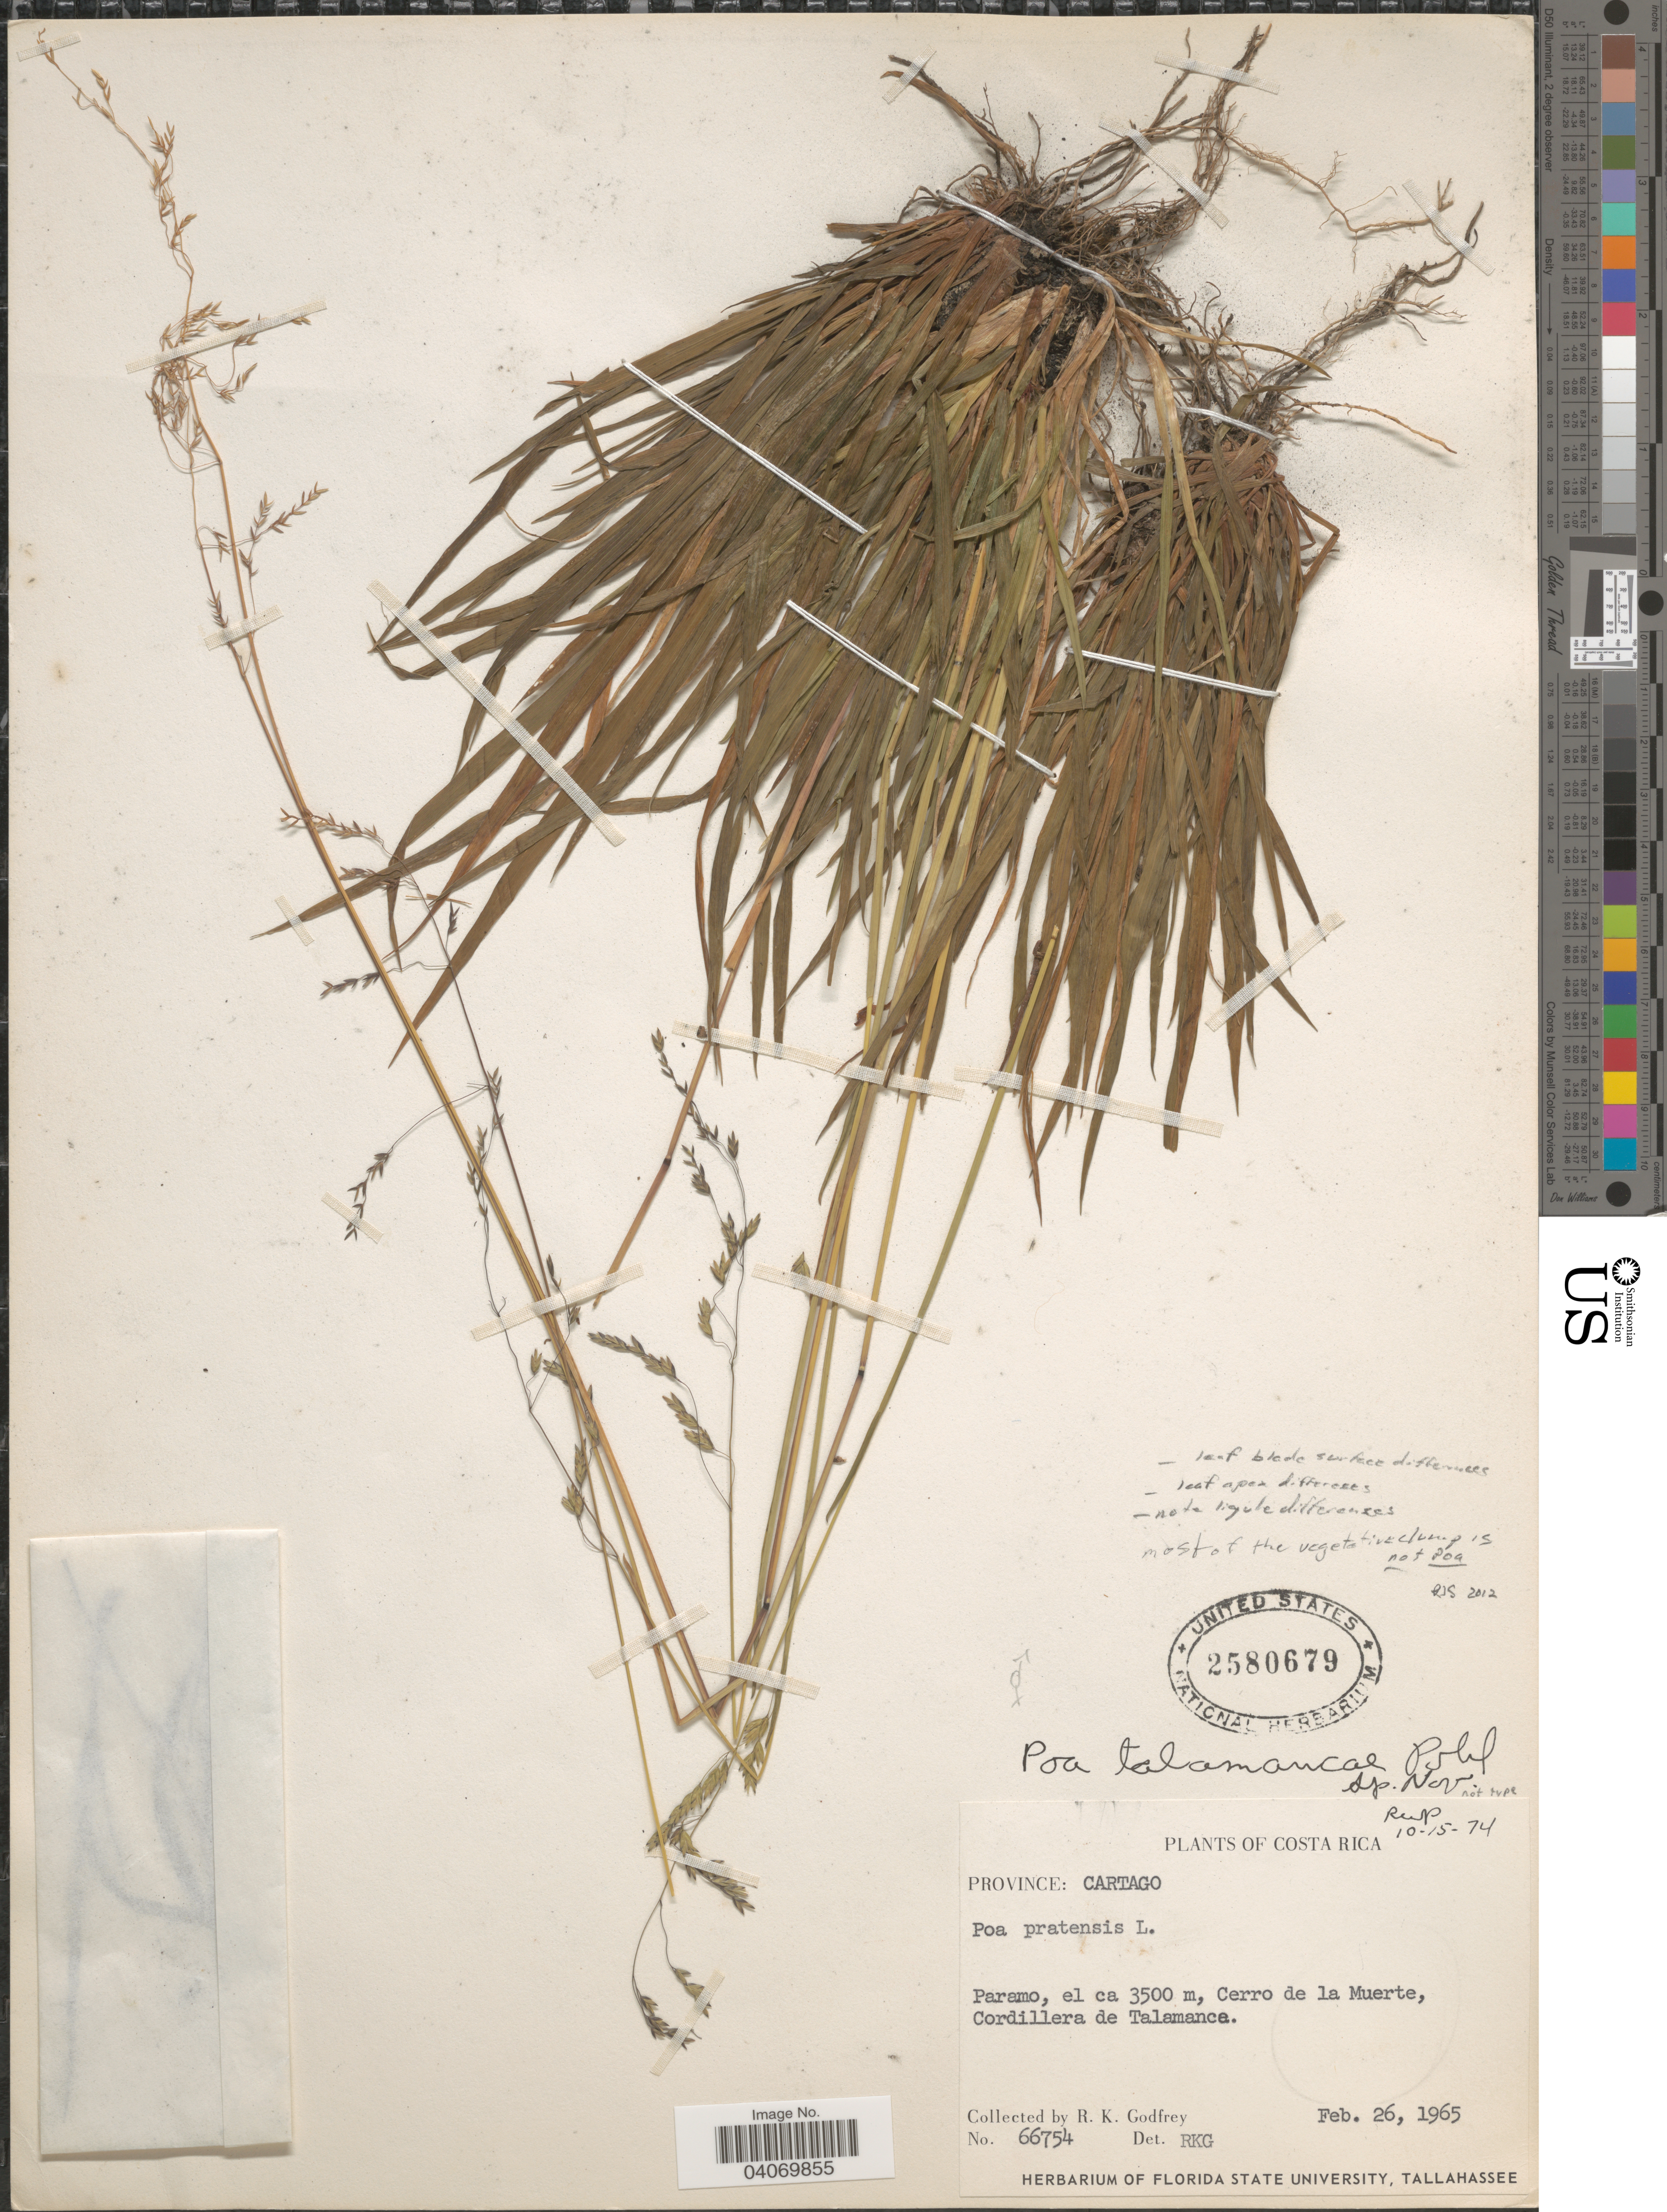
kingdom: Plantae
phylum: Tracheophyta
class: Liliopsida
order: Poales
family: Poaceae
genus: Poa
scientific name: Poa talamancae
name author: R.W. Pohl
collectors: R. K. Godfrey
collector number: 66754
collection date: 1965-02-26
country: Costa Rica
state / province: Cartago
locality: Paramo, Cerro de la Muerte, Cordillera de Talamanca.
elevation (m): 3500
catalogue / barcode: US 2580679